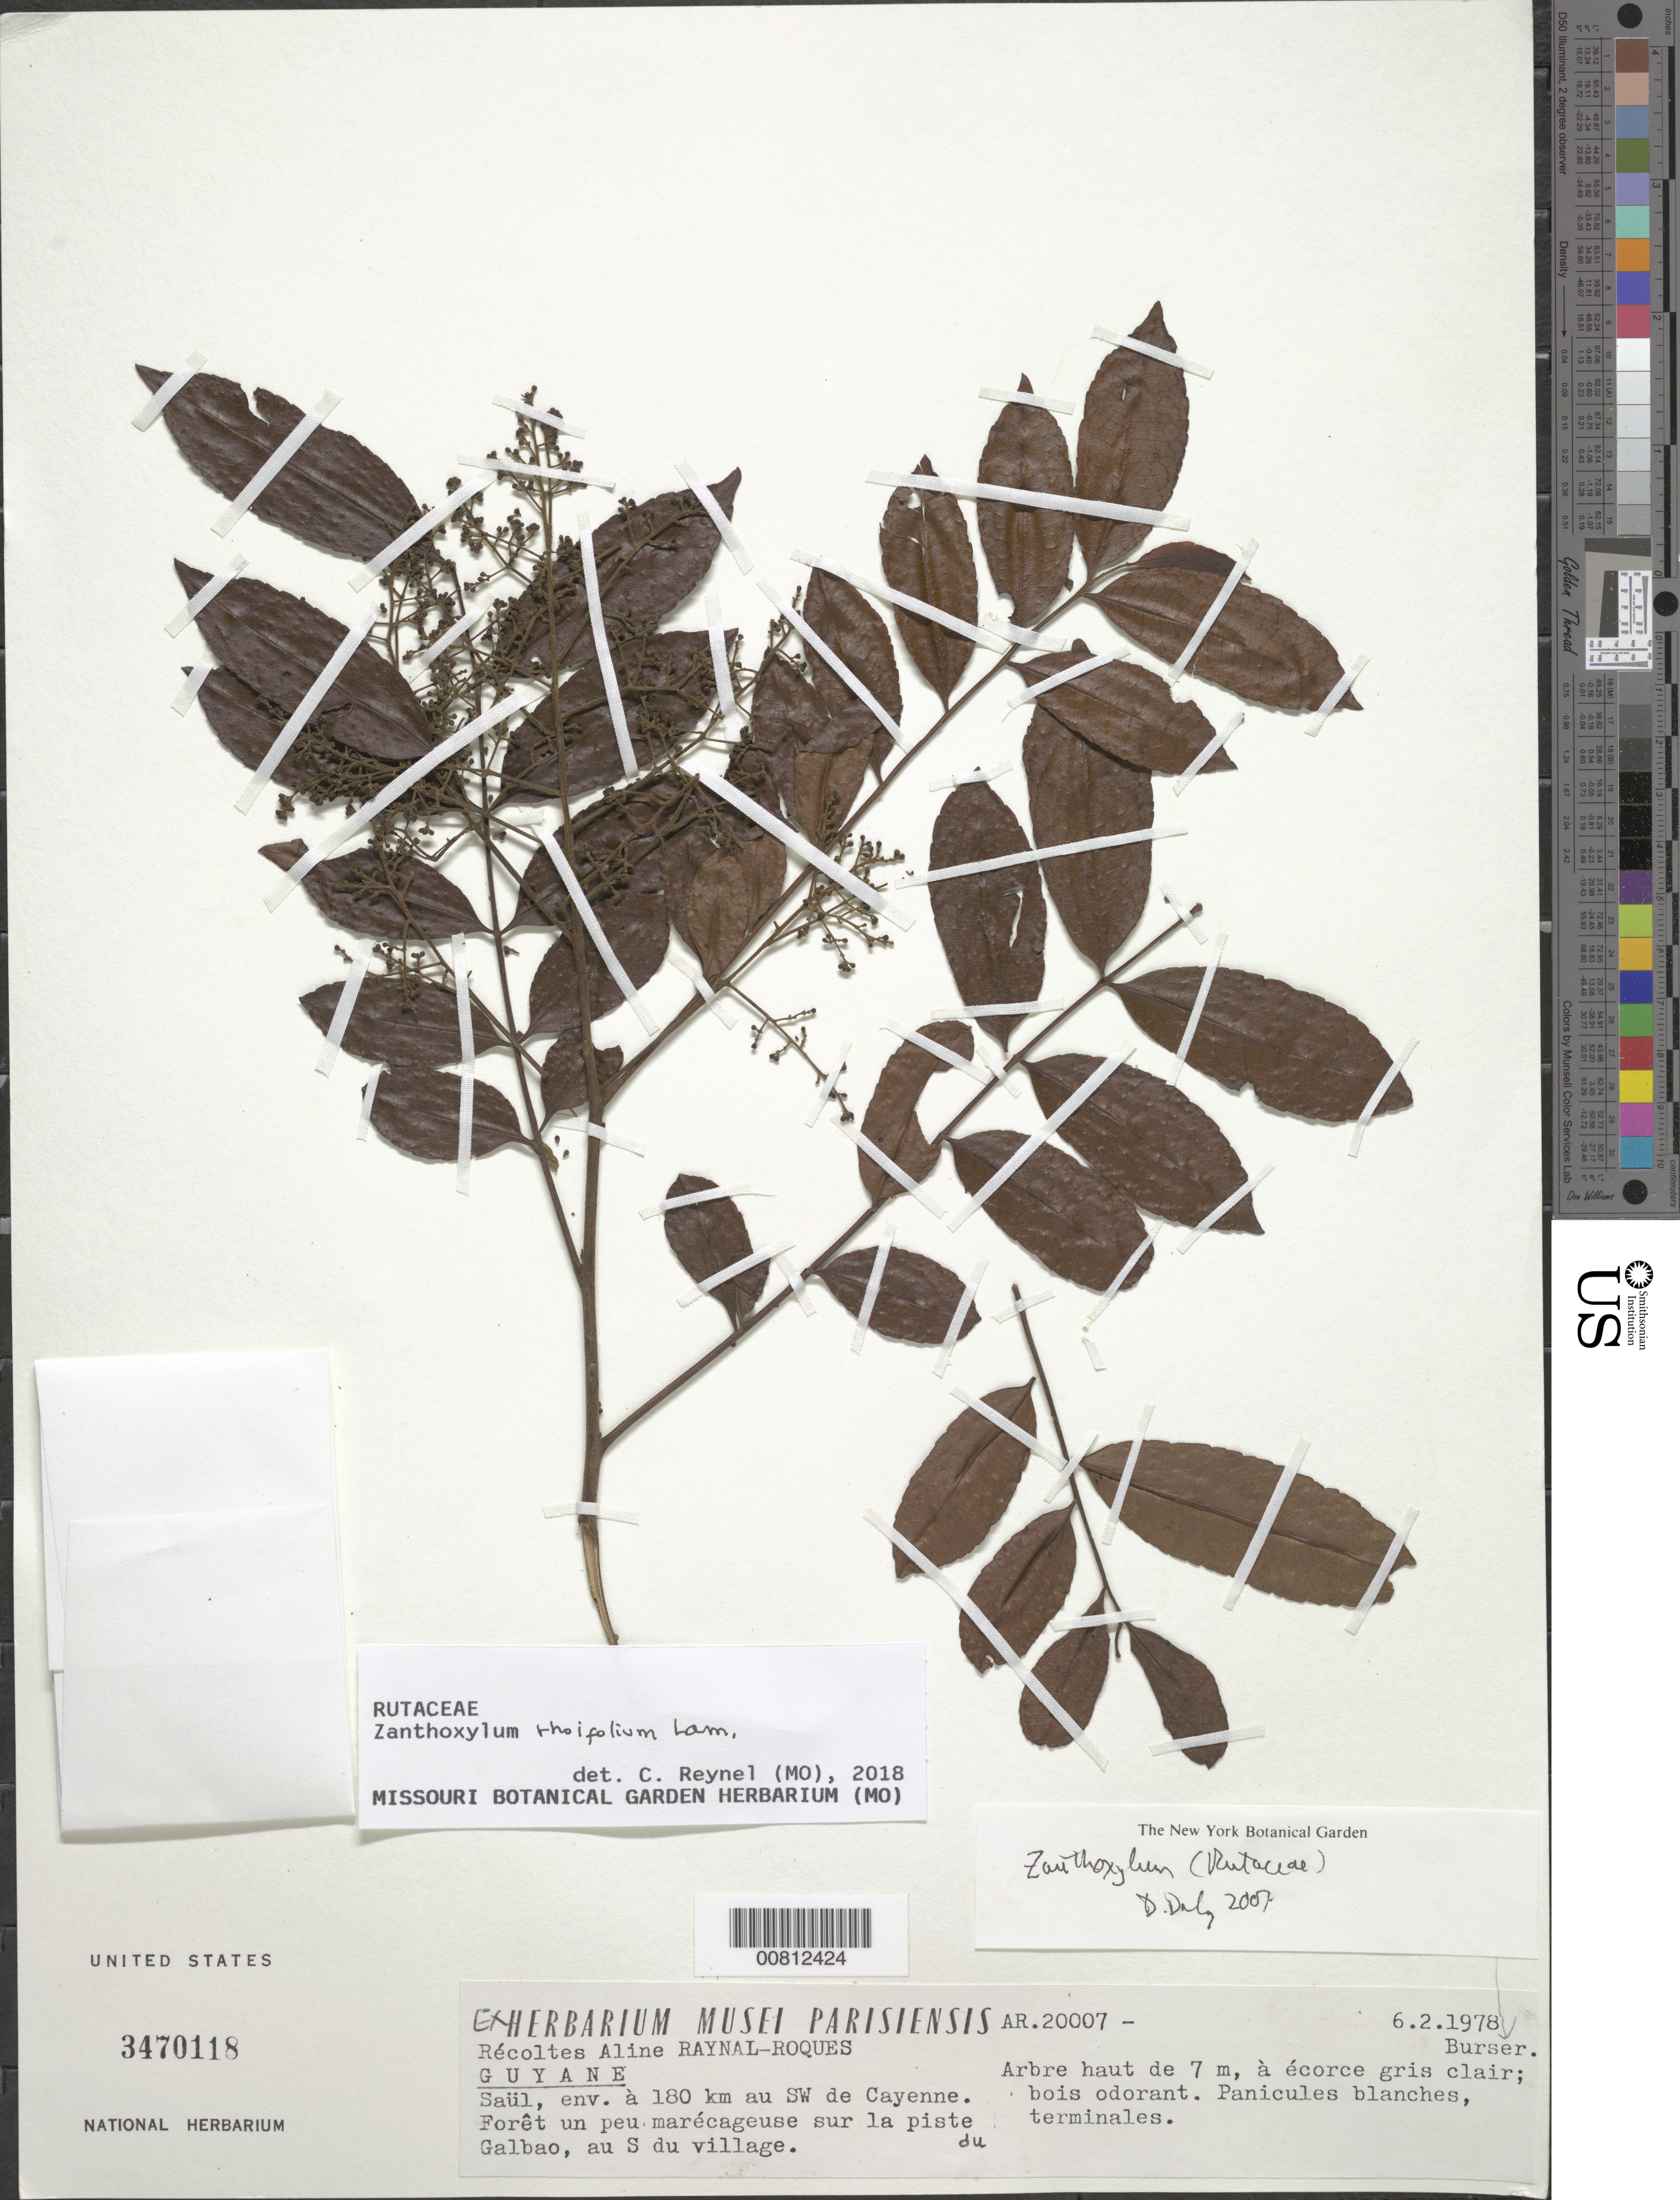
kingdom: Plantae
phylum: Tracheophyta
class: Magnoliopsida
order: Sapindales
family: Rutaceae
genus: Zanthoxylum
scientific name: Zanthoxylum rhoifolium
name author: Lam.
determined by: Reynel, Carlos A., (MO), Missouri Botanical Garden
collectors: A. M. Raynal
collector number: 20007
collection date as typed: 6-Feb-78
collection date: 1978-02-06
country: French Guiana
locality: Saül, env à 180 km au SW de Cayenne, sur la piste du Galbao, au S du village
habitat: Forêt un peu marécageuse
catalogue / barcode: US 3470118